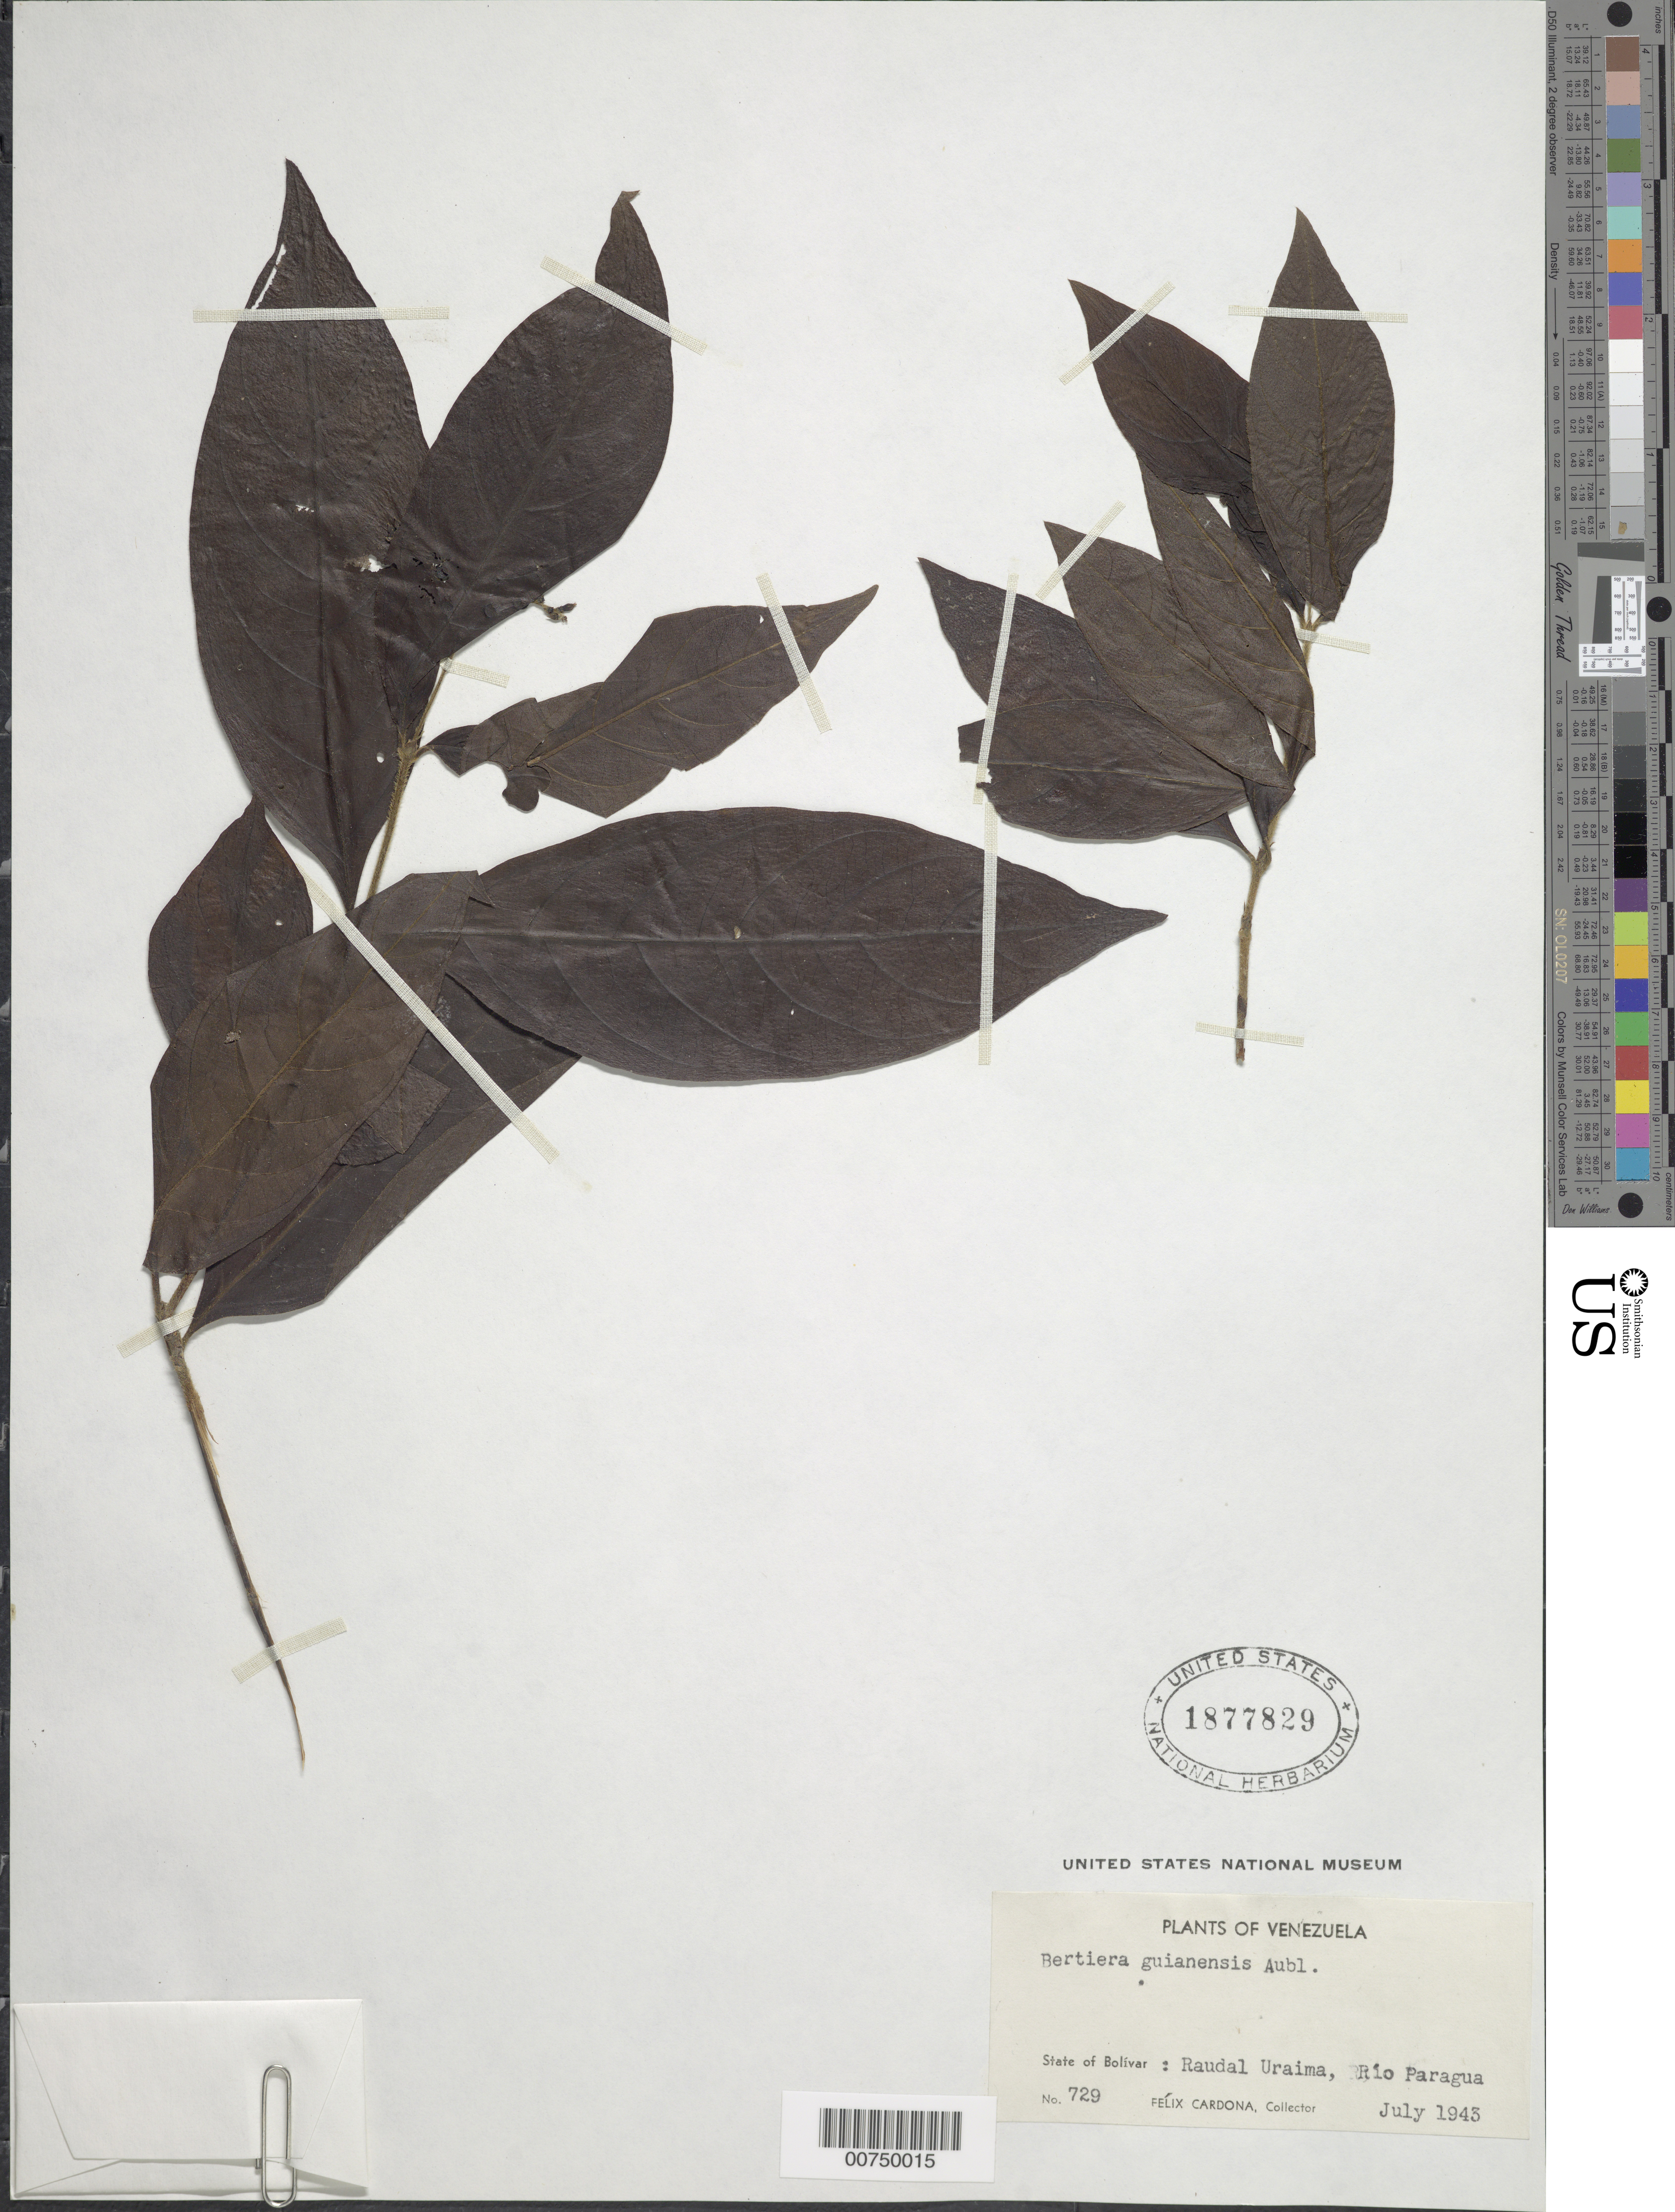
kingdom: Plantae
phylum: Tracheophyta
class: Magnoliopsida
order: Gentianales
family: Rubiaceae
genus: Bertiera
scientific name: Bertiera guianensis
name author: Aubl.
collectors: F. Cardona Puig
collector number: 729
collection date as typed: Jul-43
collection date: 1943-07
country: Venezuela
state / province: Bolívar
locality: Río Paragua, Raudal Uraima (Guayana)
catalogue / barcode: US 1877829